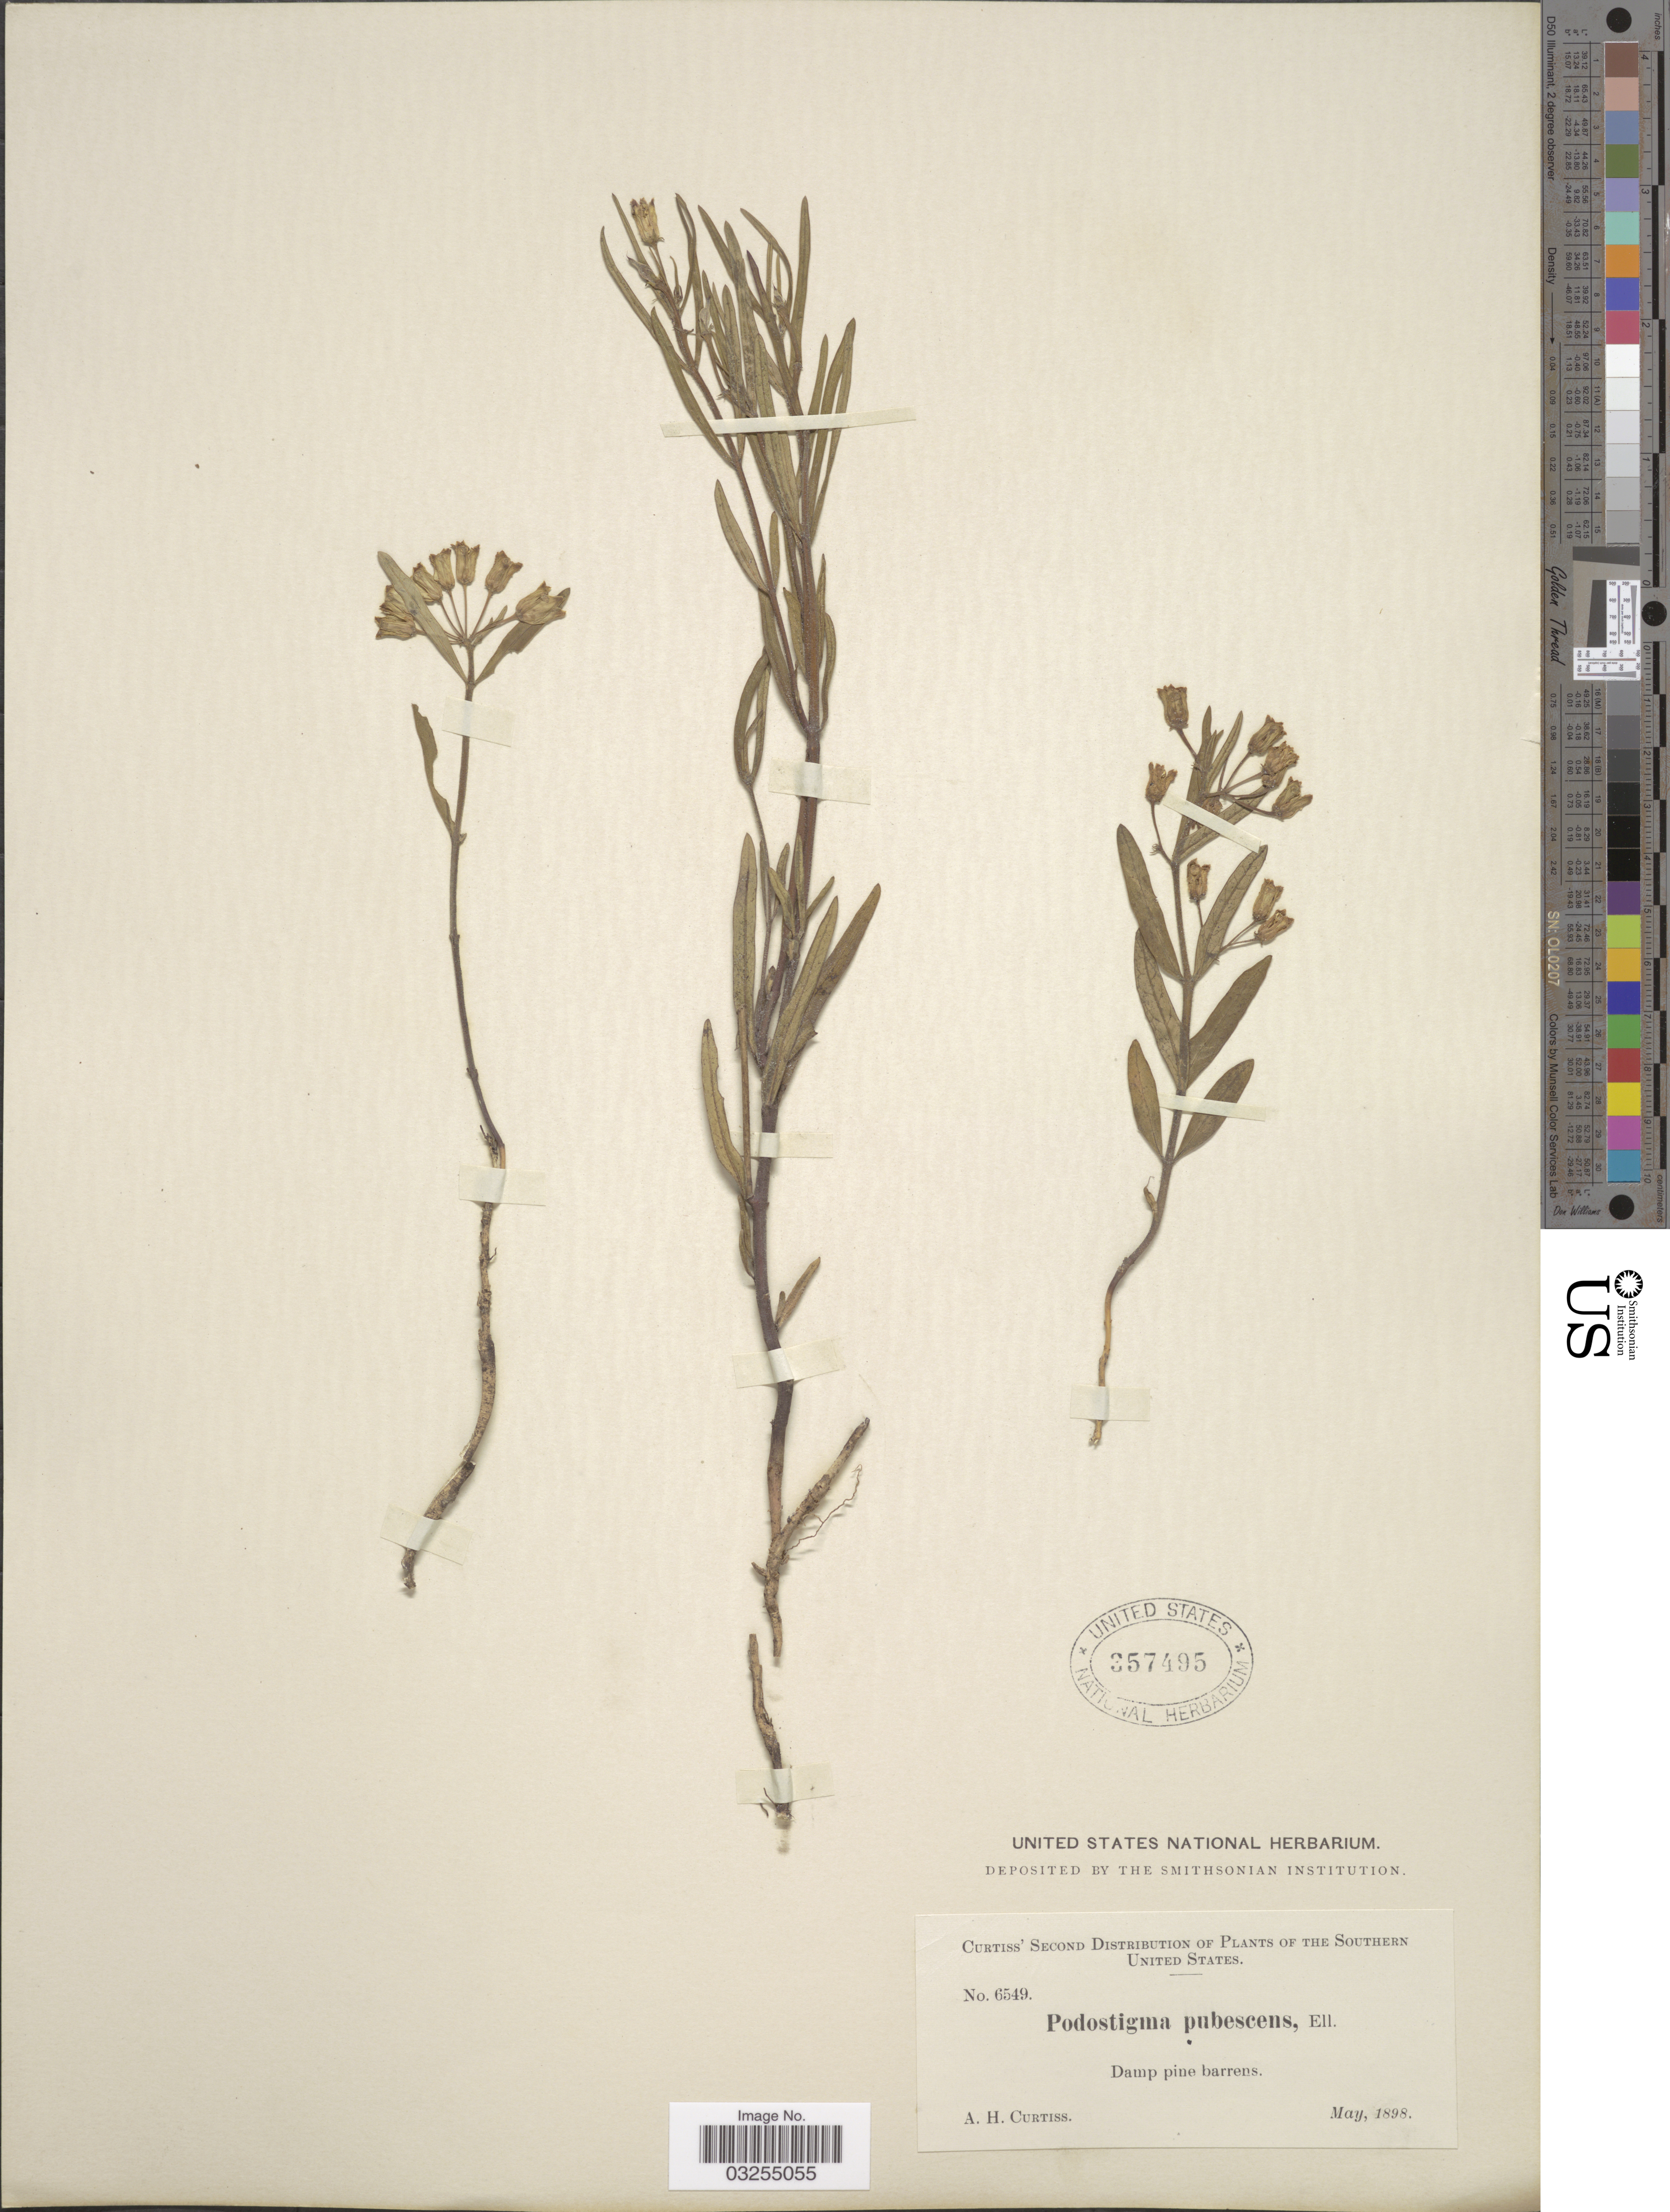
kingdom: Plantae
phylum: Tracheophyta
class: Magnoliopsida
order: Gentianales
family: Apocynaceae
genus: Asclepias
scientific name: Asclepias pedicellata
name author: Walter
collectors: A. H. Curtiss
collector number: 6549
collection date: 1898-05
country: United States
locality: The Southern United States.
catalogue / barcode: US 357495